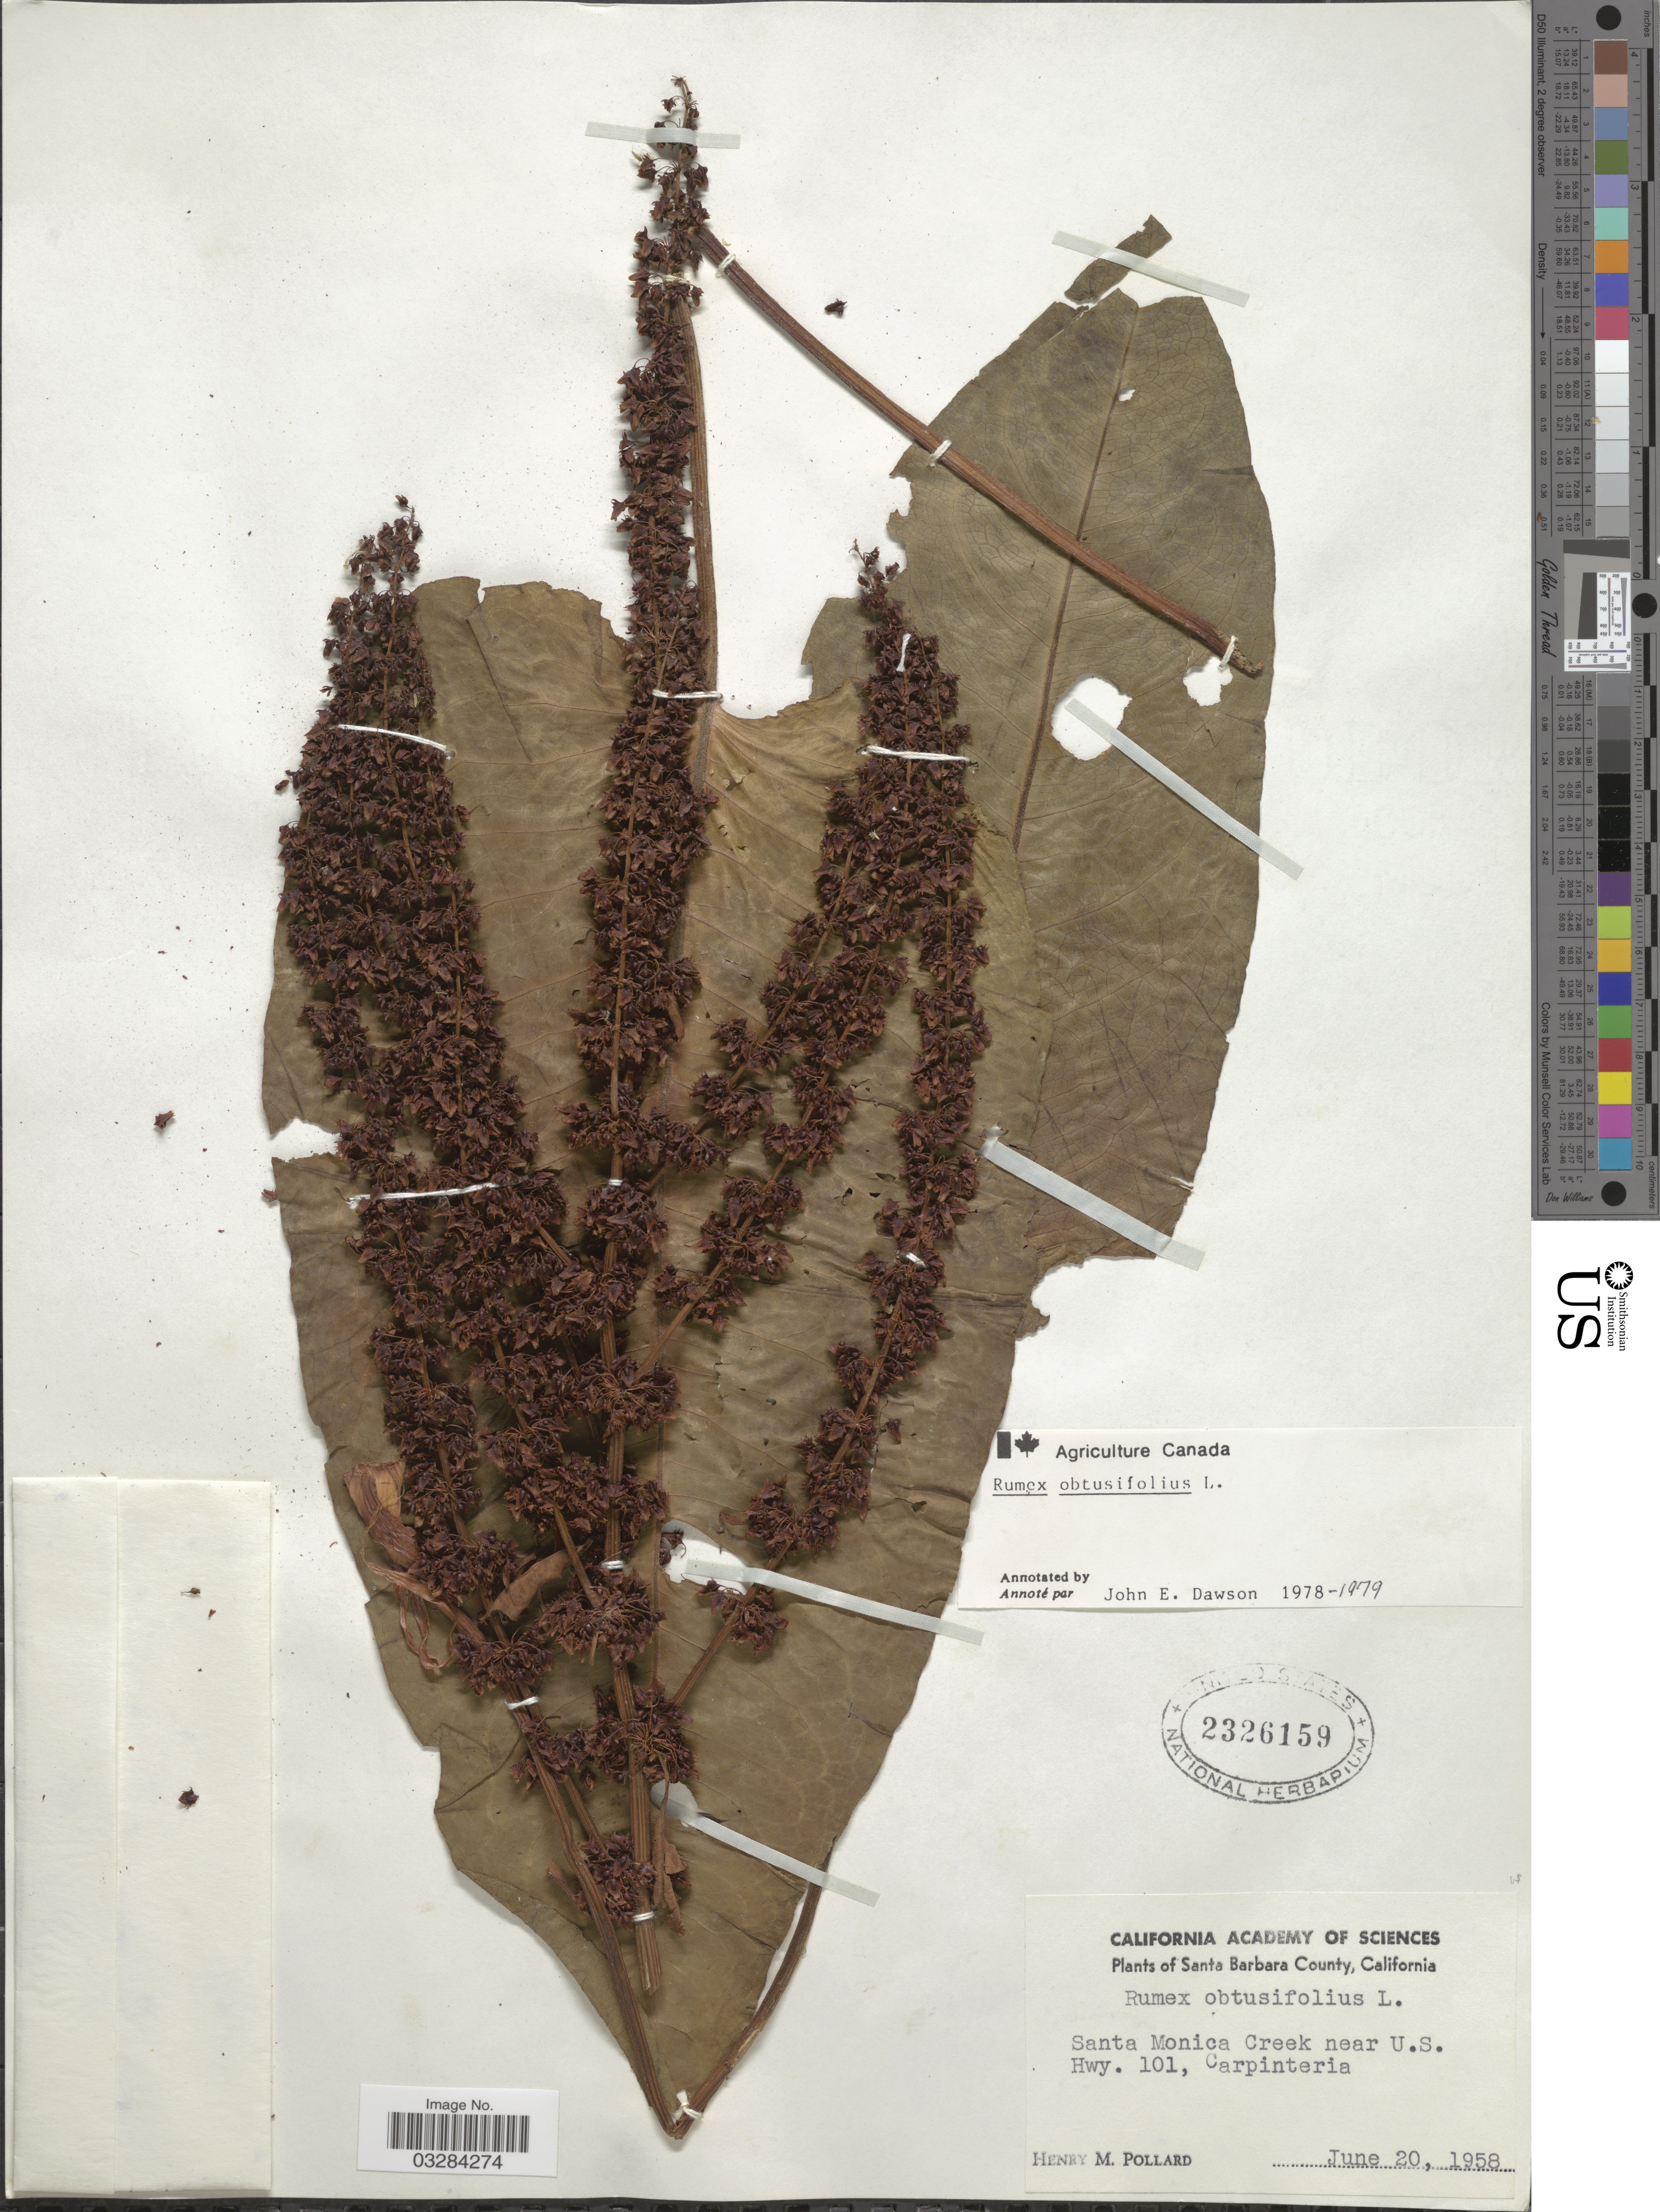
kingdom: Plantae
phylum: Tracheophyta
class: Magnoliopsida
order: Caryophyllales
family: Polygonaceae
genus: Rumex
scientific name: Rumex obtusifolius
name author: L.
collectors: H. M. Pollard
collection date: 1958-06-20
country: United States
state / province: California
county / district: Santa Barbara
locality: Santa Barbara County. Santa Monica Creek near U.S. Hwy. 101, Carpinteria [unsure placement]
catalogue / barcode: US 2326159